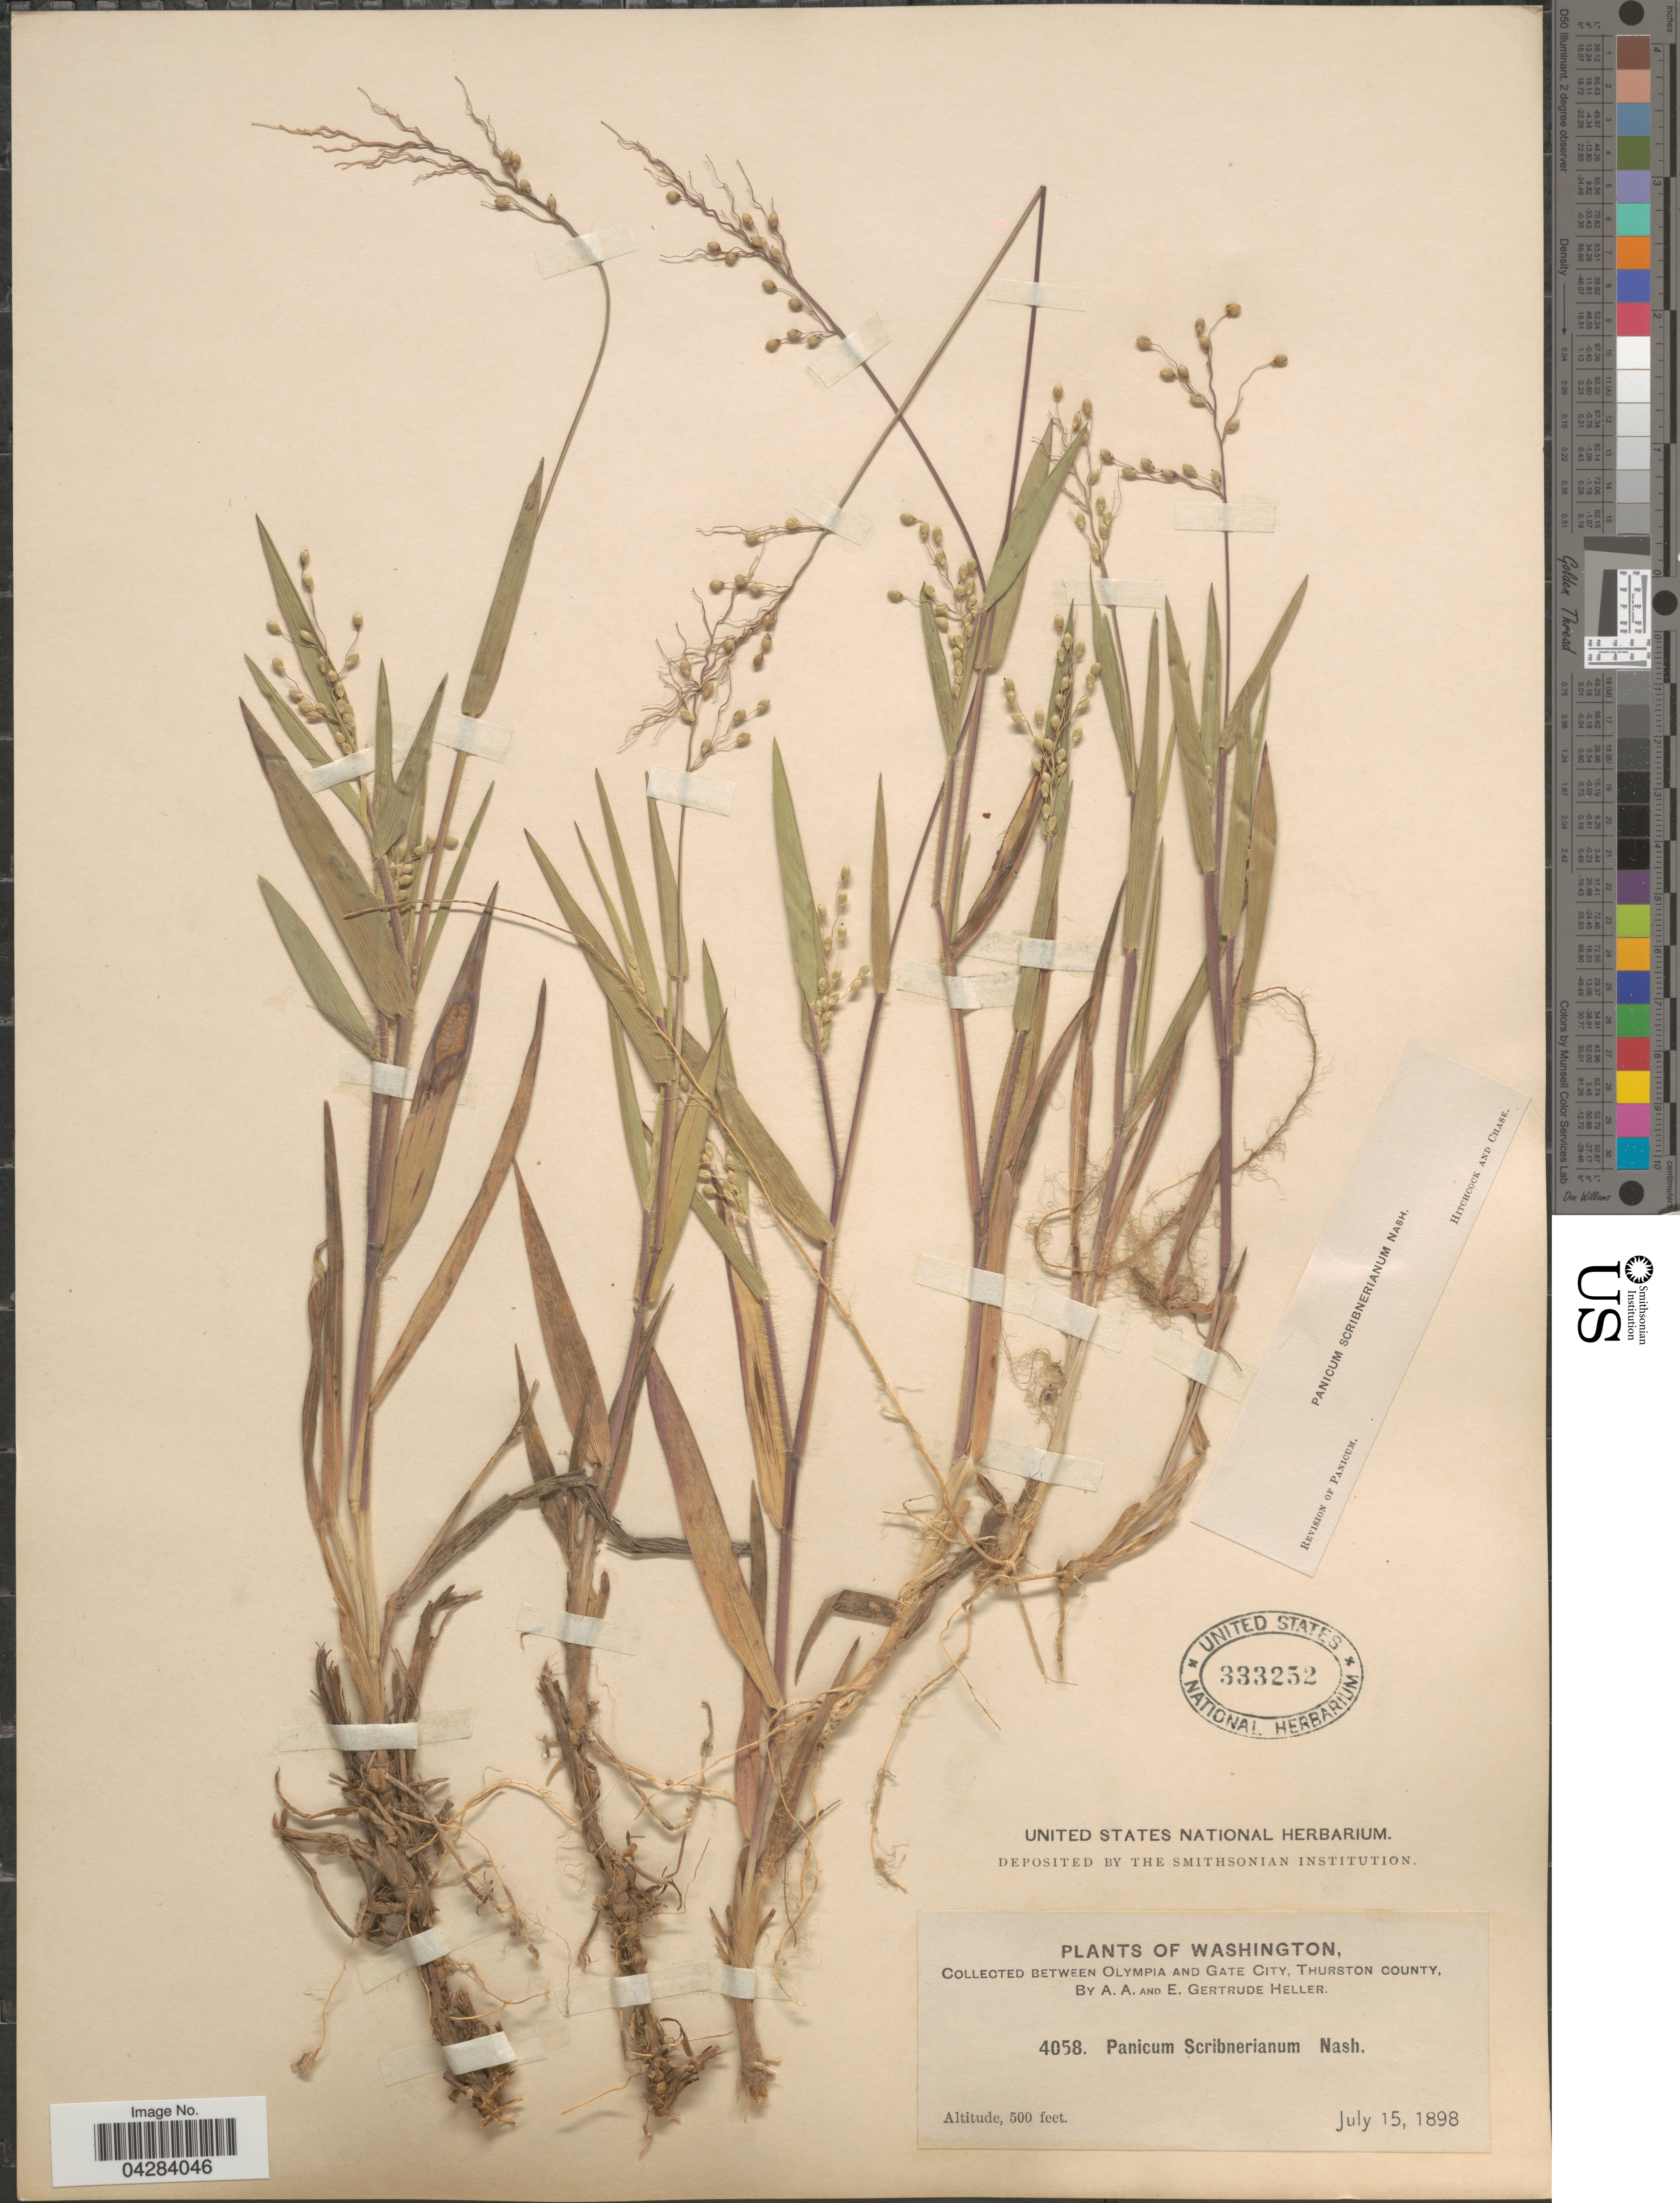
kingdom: Plantae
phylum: Tracheophyta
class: Liliopsida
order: Poales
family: Poaceae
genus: Dichanthelium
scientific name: Dichanthelium oligosanthes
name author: (Schult.) Gould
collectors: A. A. Heller & E. G. Heller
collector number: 4058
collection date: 1898-07-15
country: United States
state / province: Washington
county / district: Thurston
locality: Between Olympia and Gate City, Thurston County.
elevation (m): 152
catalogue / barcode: US 333252